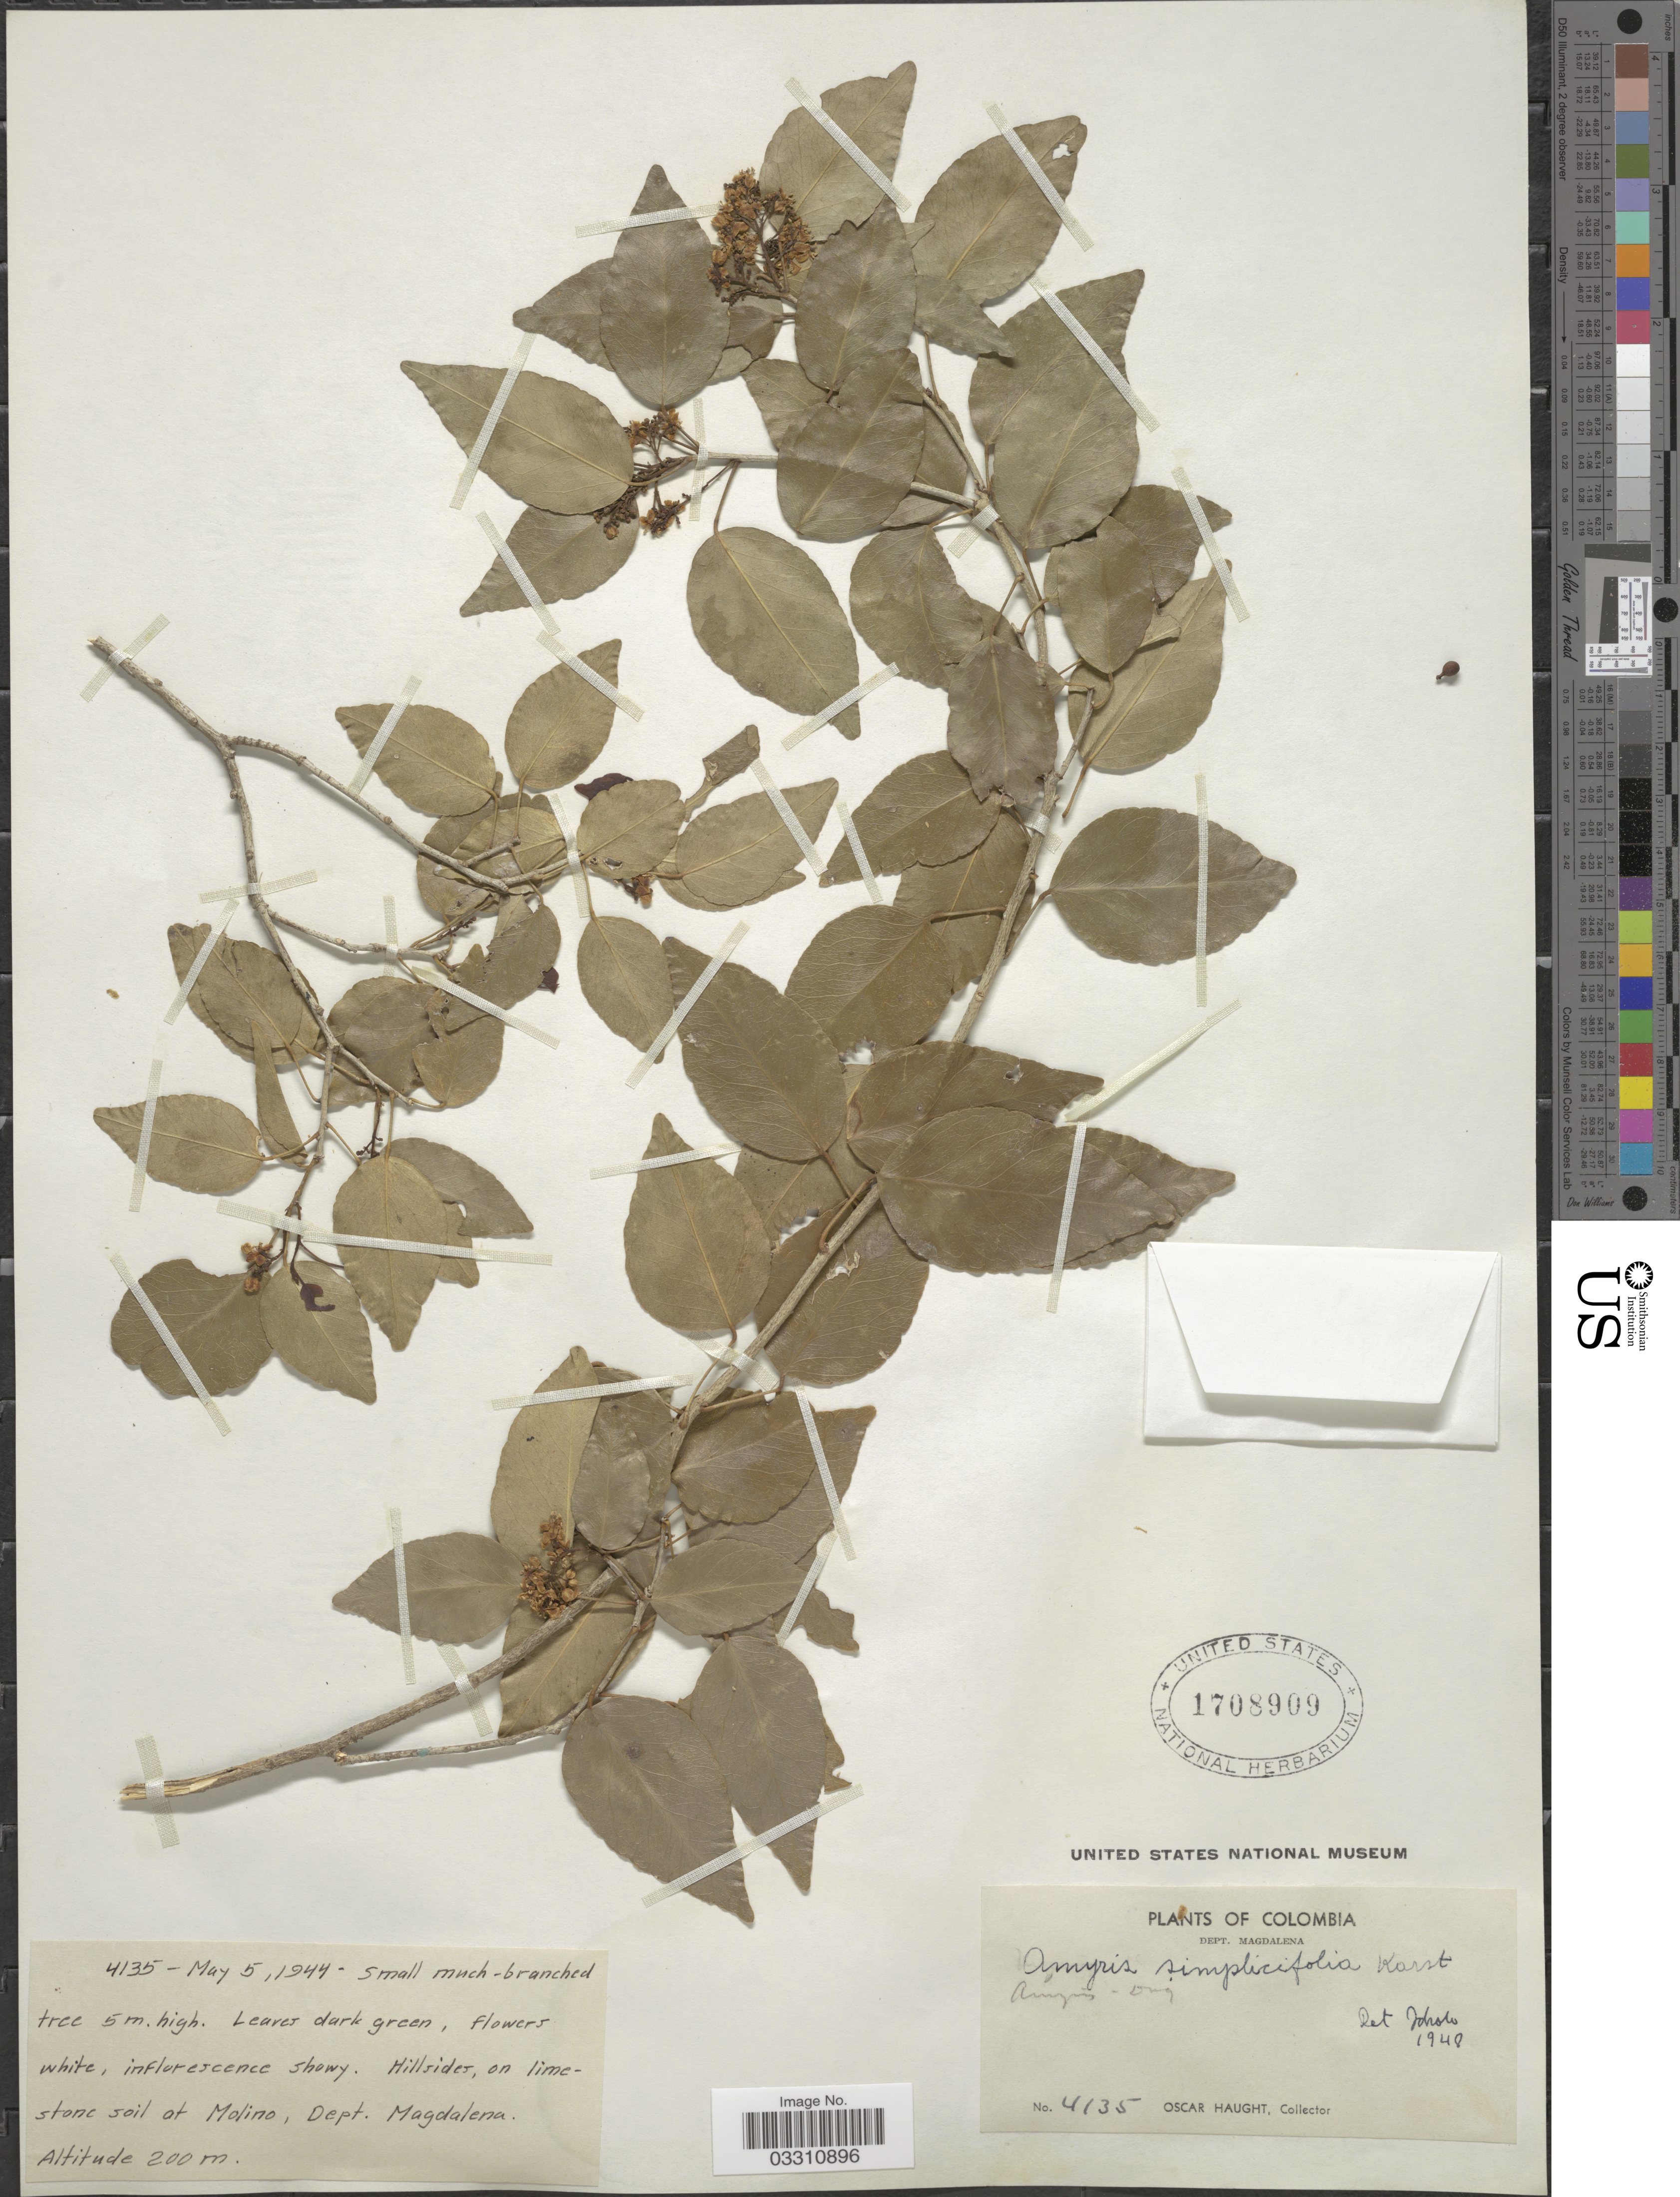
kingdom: Plantae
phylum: Tracheophyta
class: Magnoliopsida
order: Sapindales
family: Rutaceae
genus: Amyris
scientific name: Amyris ignea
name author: Steyerm.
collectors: O. L. Haught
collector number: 4135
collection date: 1944-05-05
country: Colombia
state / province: Magdalena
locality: Hillsides, on limestone soil at Molino, Dept. Magdalena.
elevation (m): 200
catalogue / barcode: US 1708909